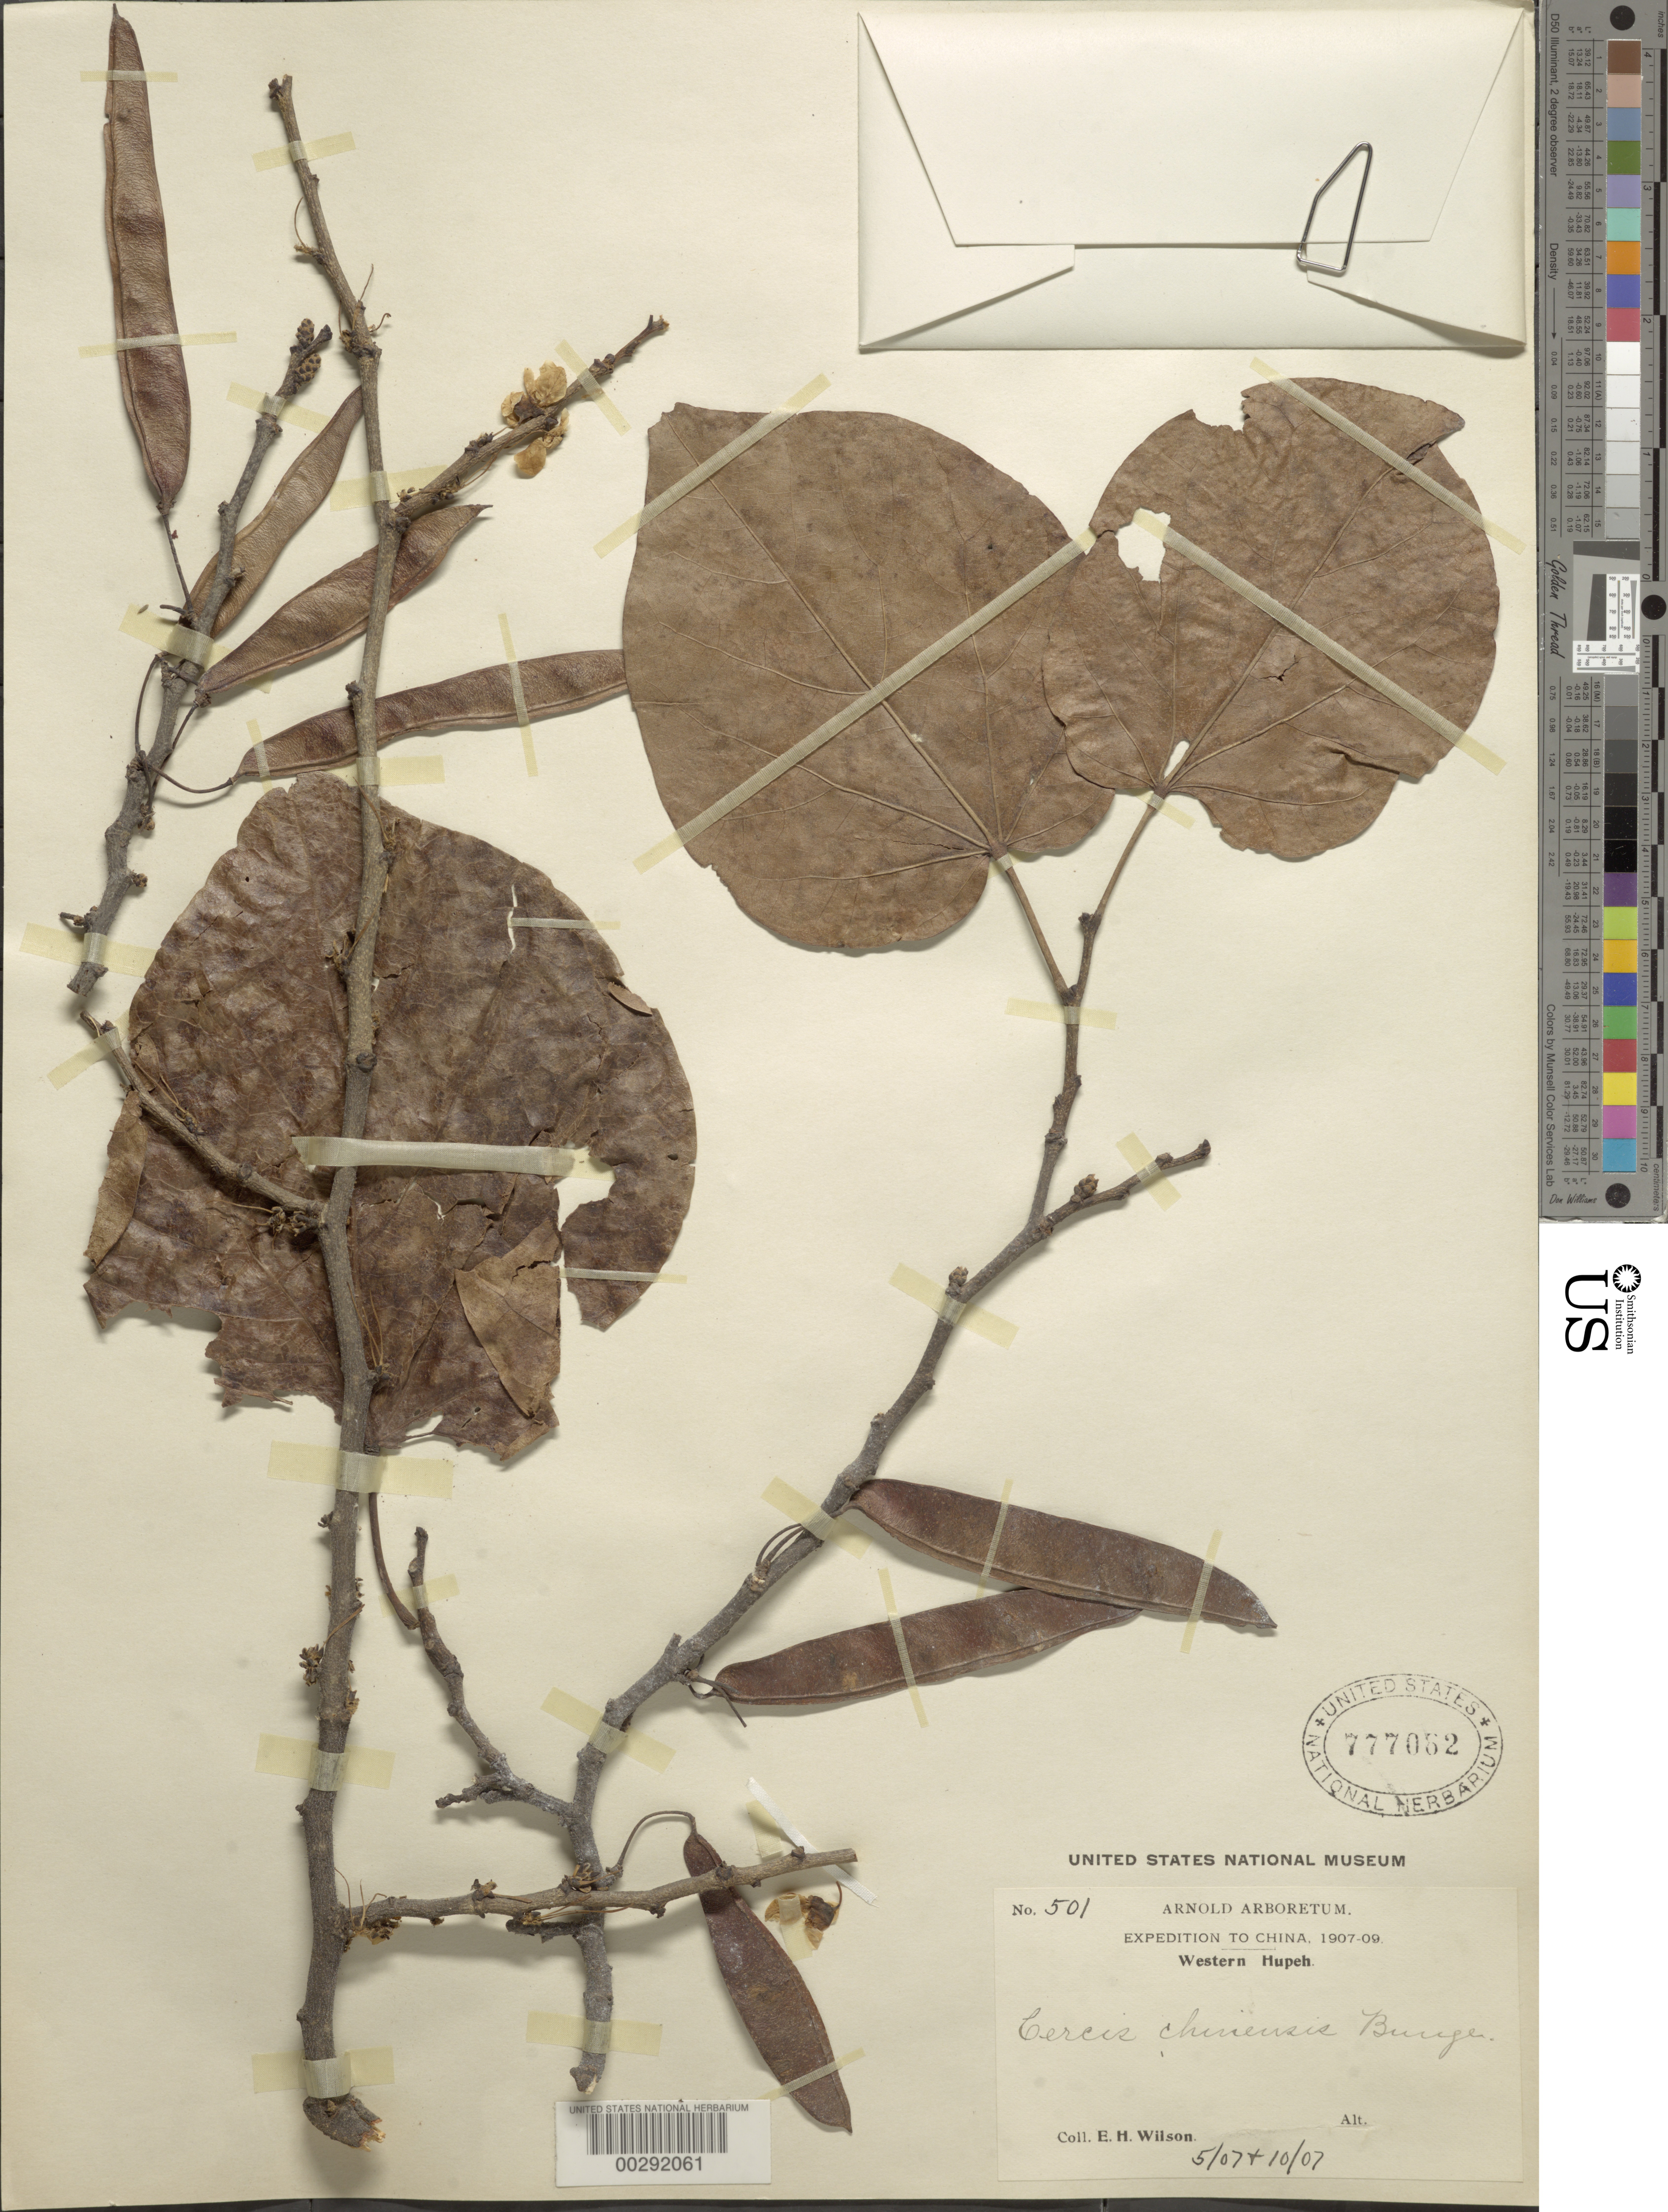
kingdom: Plantae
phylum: Tracheophyta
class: Magnoliopsida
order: Fabales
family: Fabaceae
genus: Cercis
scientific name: Cercis chinensis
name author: Bunge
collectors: E. H. Wilson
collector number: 501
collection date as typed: May 1907 and -- Jul 1907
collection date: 1907-05,1907-07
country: China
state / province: Hubei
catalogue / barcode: US 777052